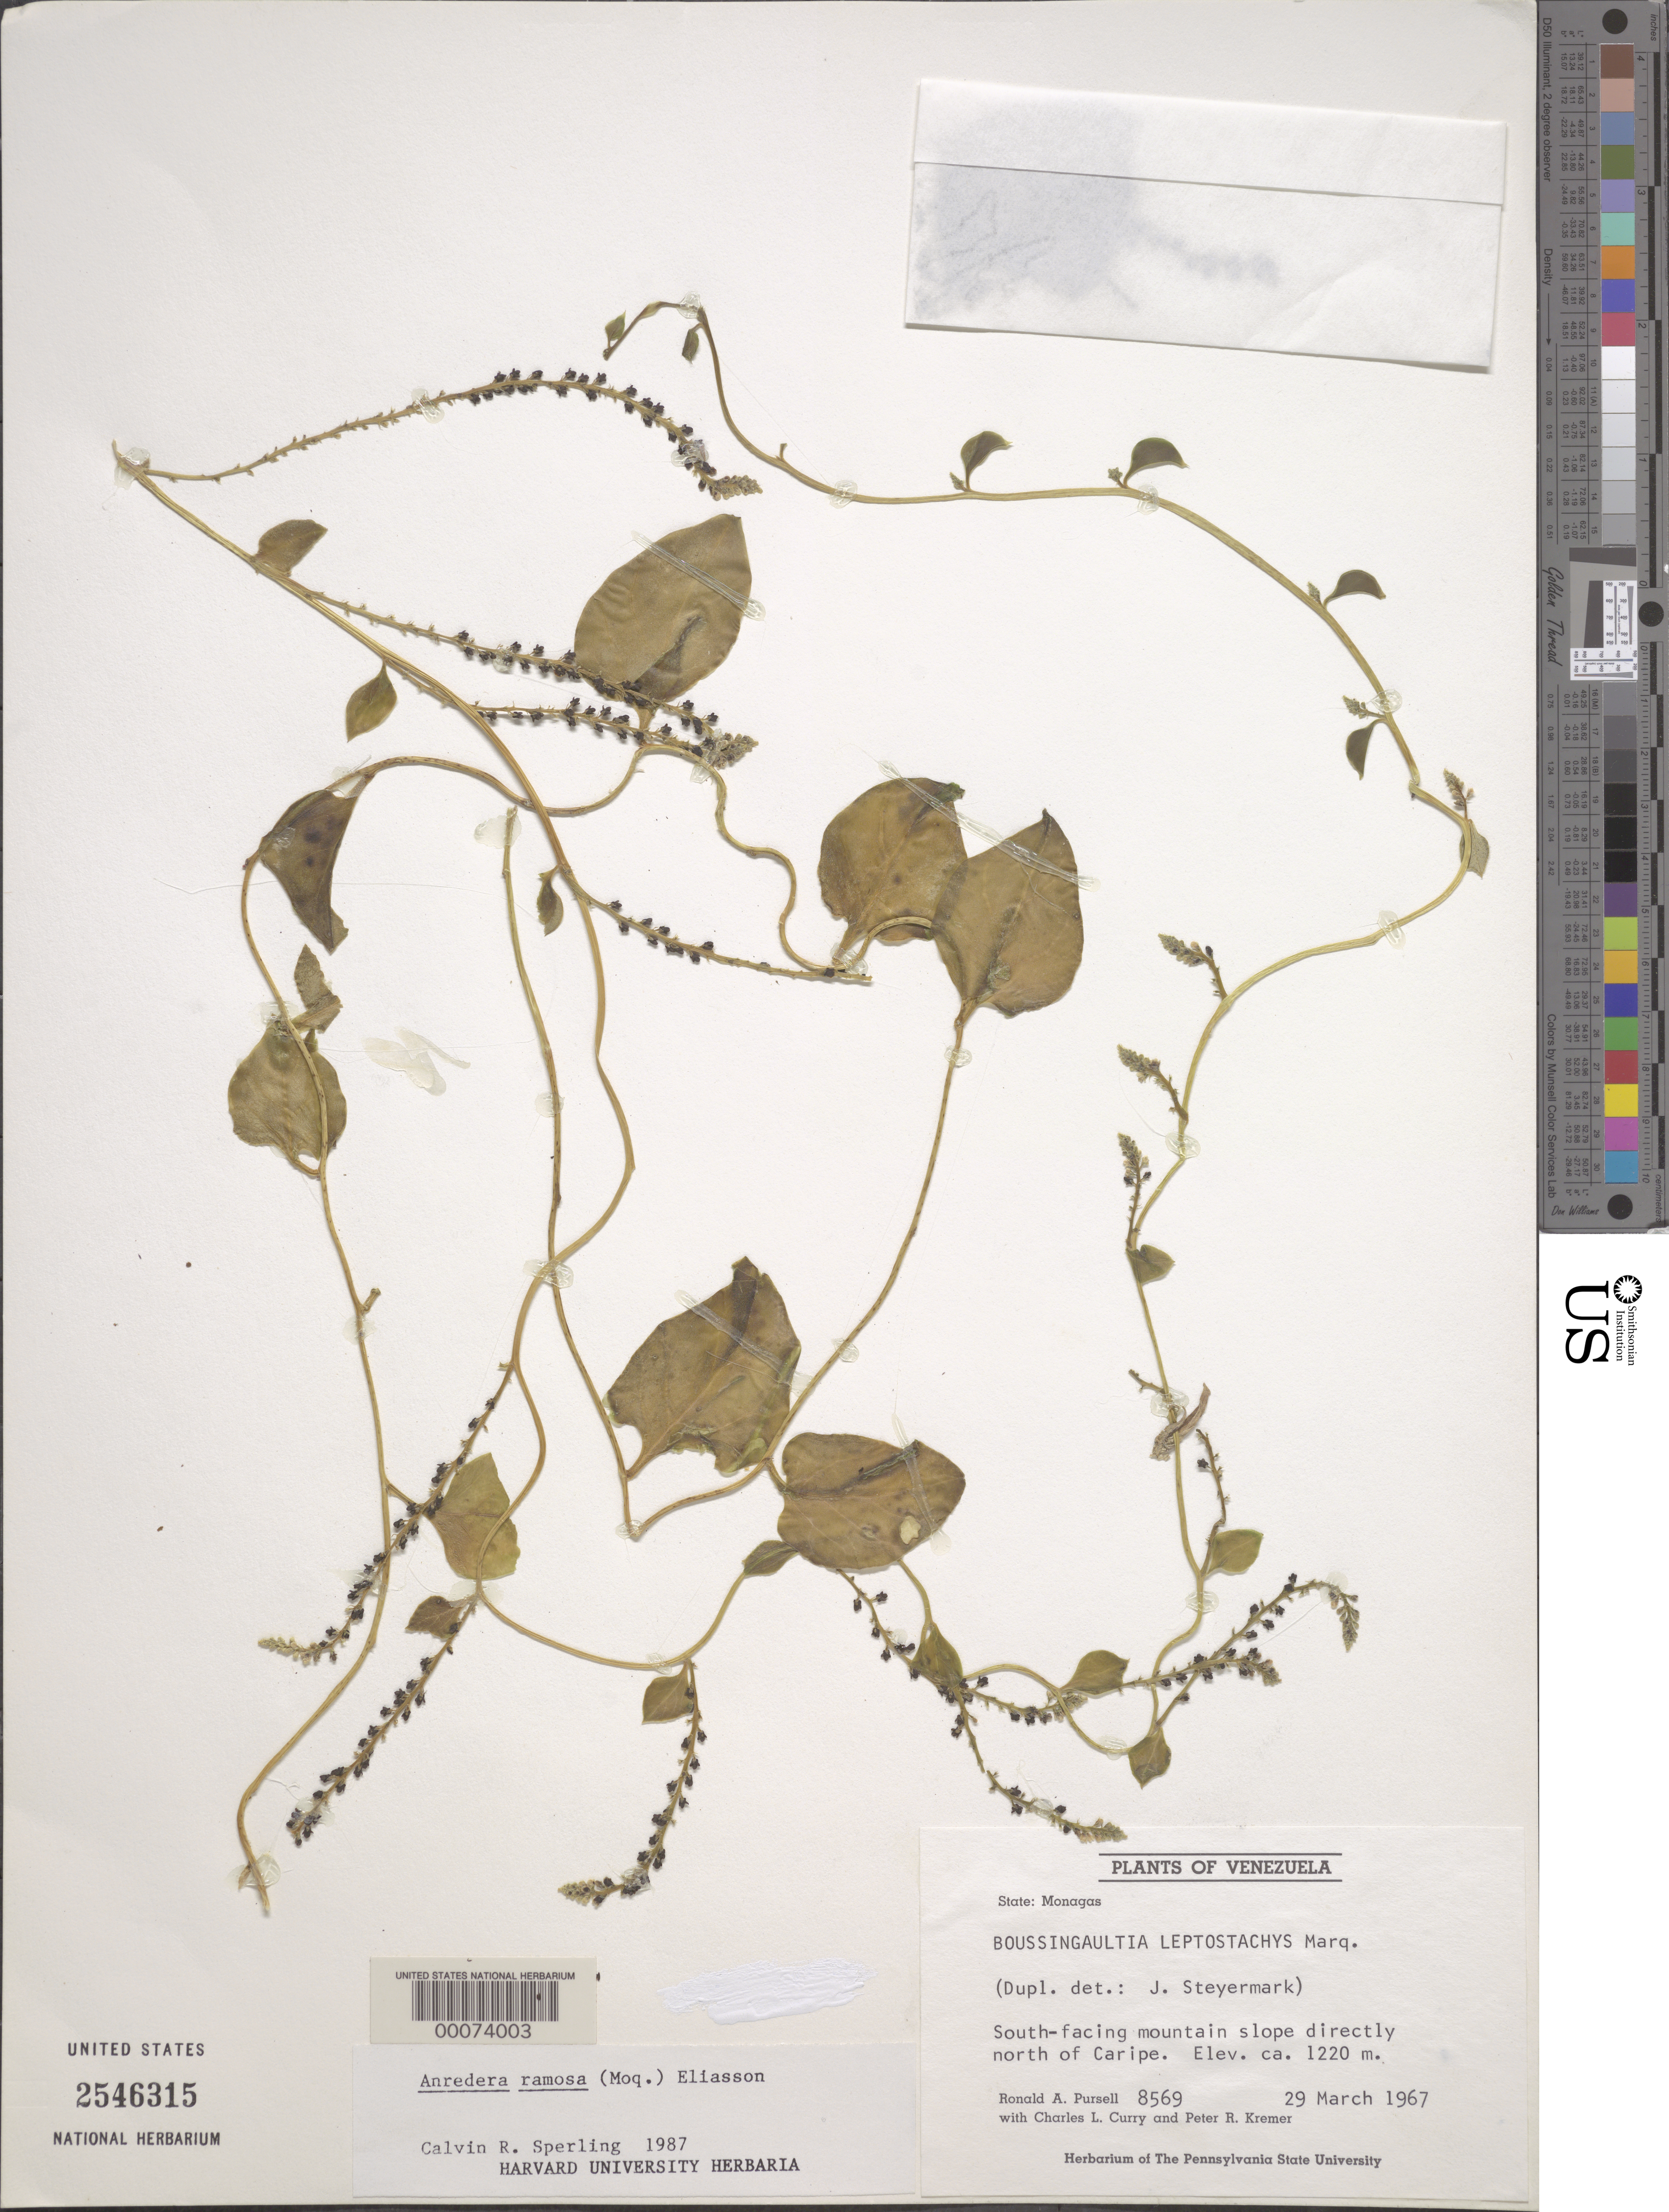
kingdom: Plantae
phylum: Tracheophyta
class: Magnoliopsida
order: Caryophyllales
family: Basellaceae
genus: Anredera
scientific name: Anredera ramosa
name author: (Moq.) Eliasson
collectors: R. A. Pursell, C. L. Curry & P. Kremer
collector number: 8569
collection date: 1967-03-29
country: Venezuela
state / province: Monagas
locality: South-facing mountain slope directly north of Caripe.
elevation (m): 1220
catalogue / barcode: US 2546315